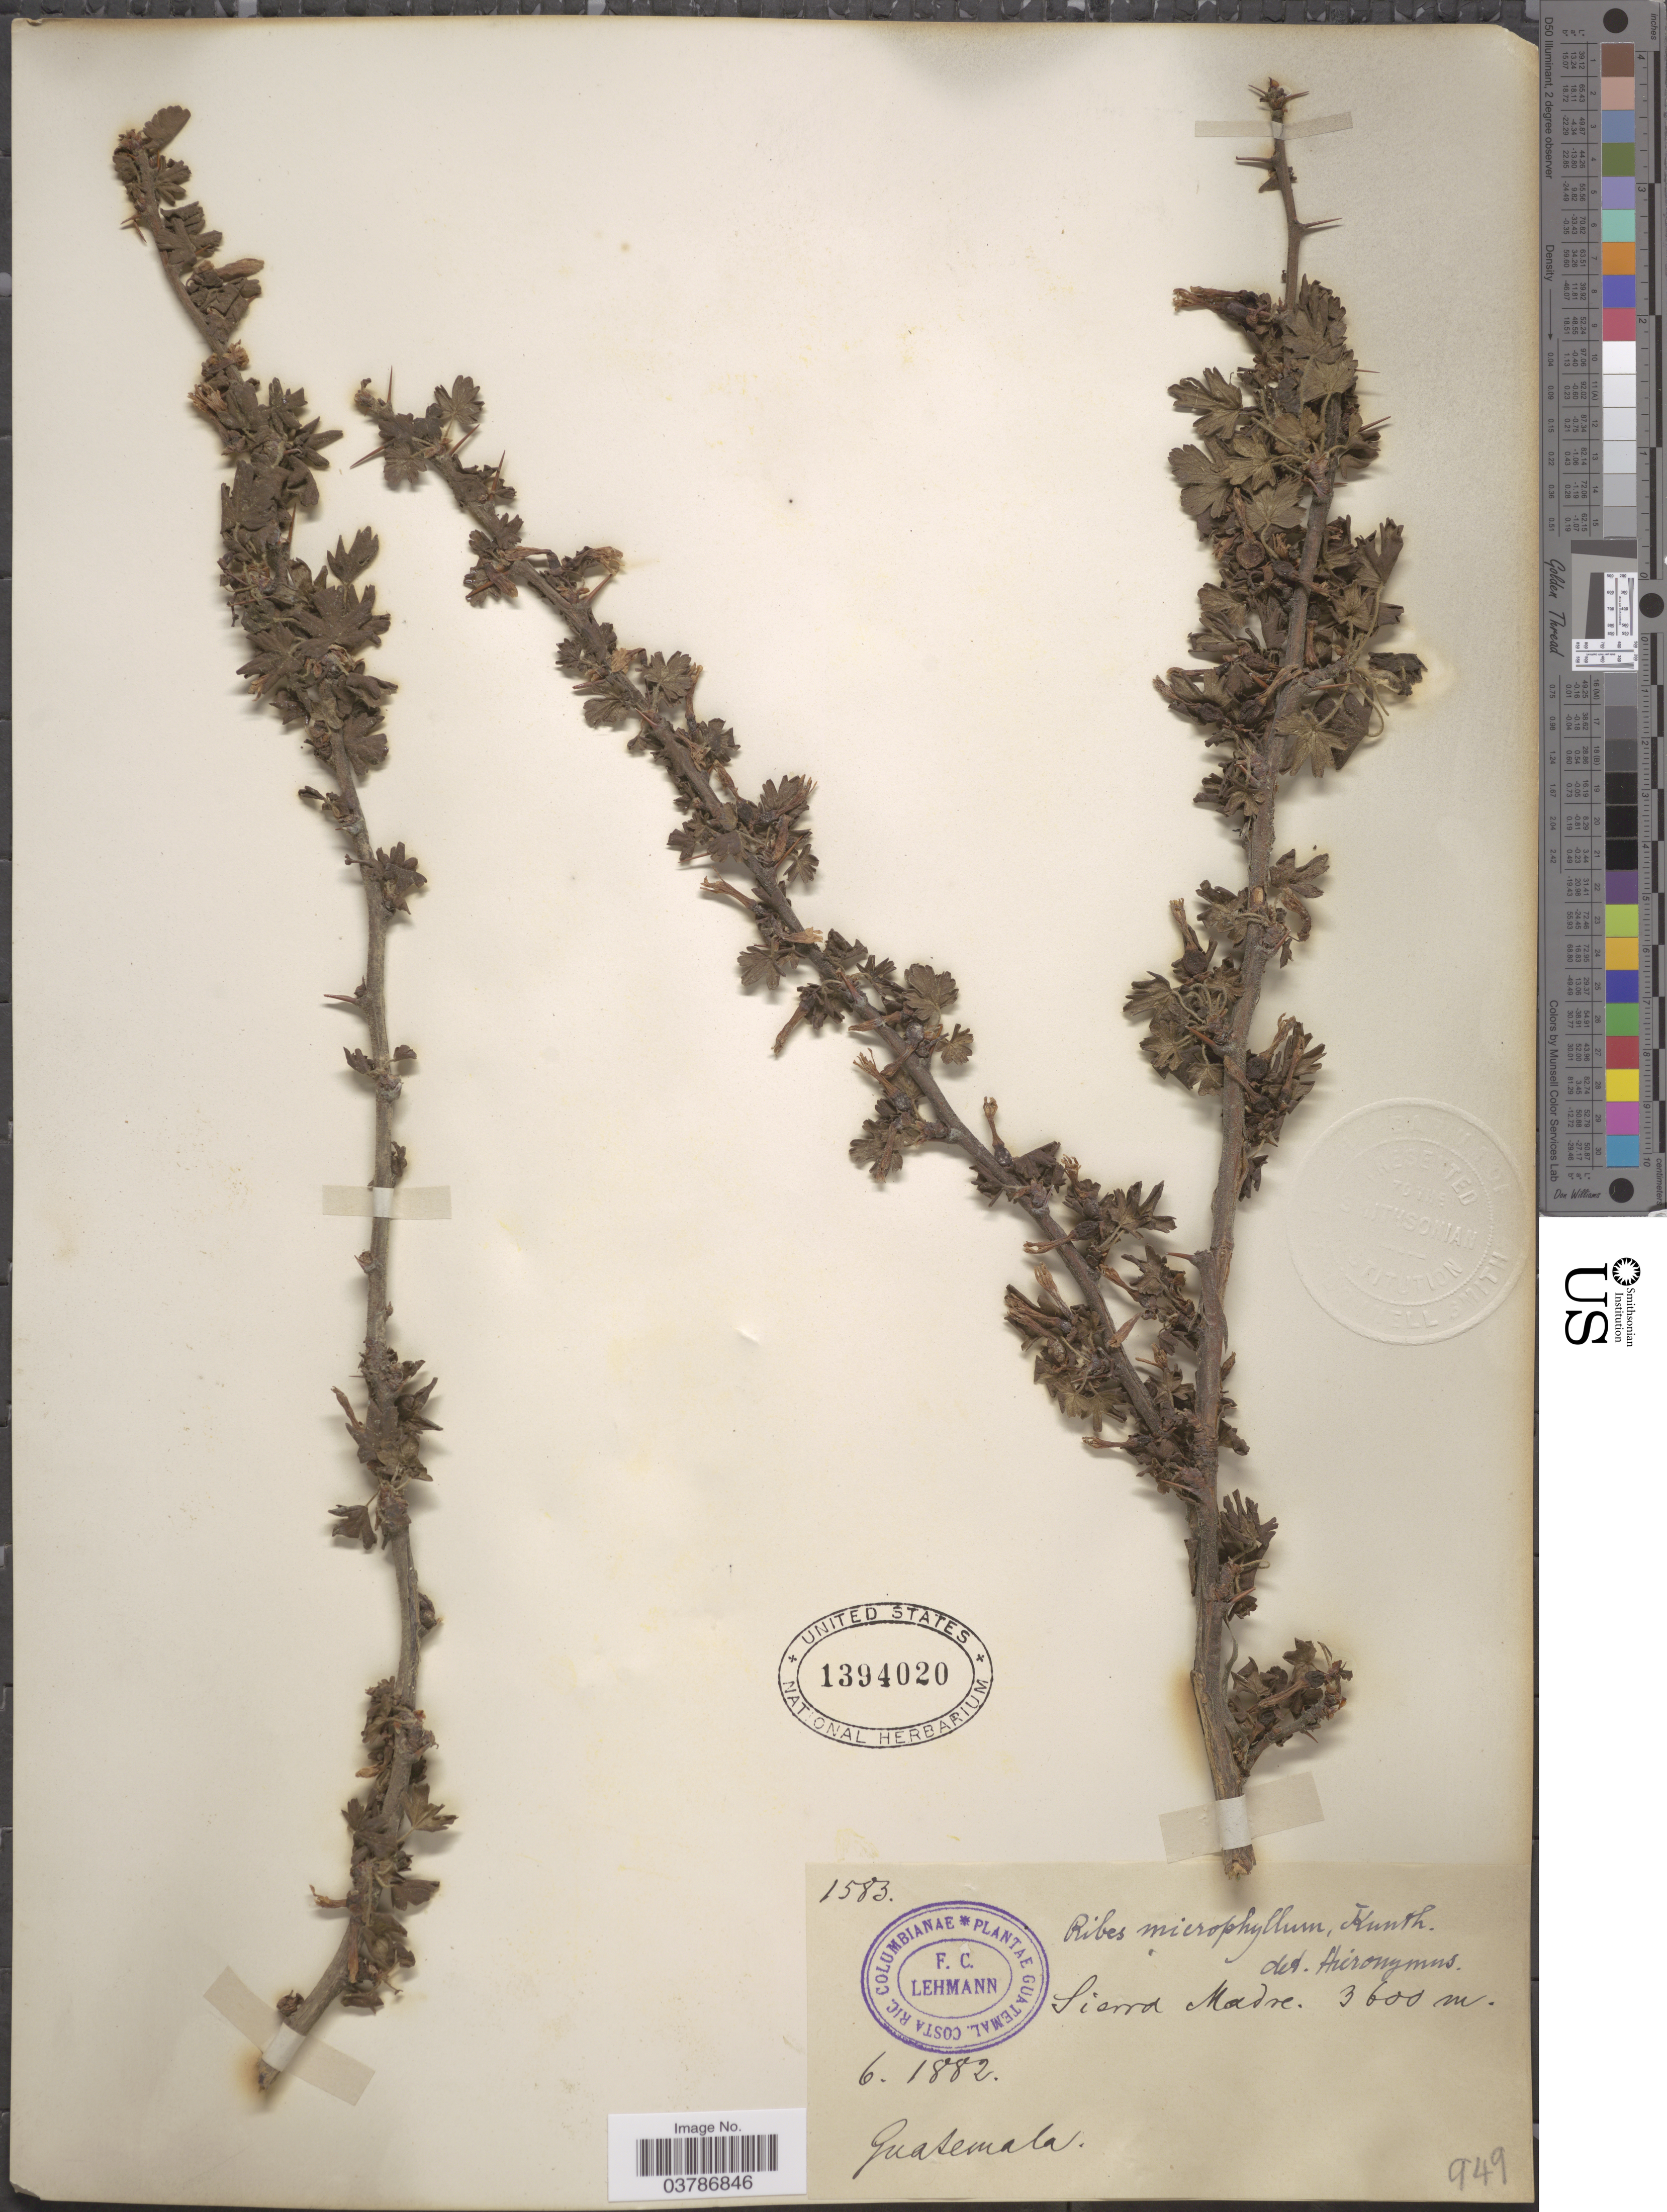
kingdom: Plantae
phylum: Tracheophyta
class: Magnoliopsida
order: Saxifragales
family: Grossulariaceae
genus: Ribes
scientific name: Ribes microphyllum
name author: Kunth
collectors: F. C. Lehmann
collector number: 1583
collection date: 1882-06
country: Guatemala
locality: Sierra Madre.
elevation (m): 3600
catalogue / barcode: US 1394020